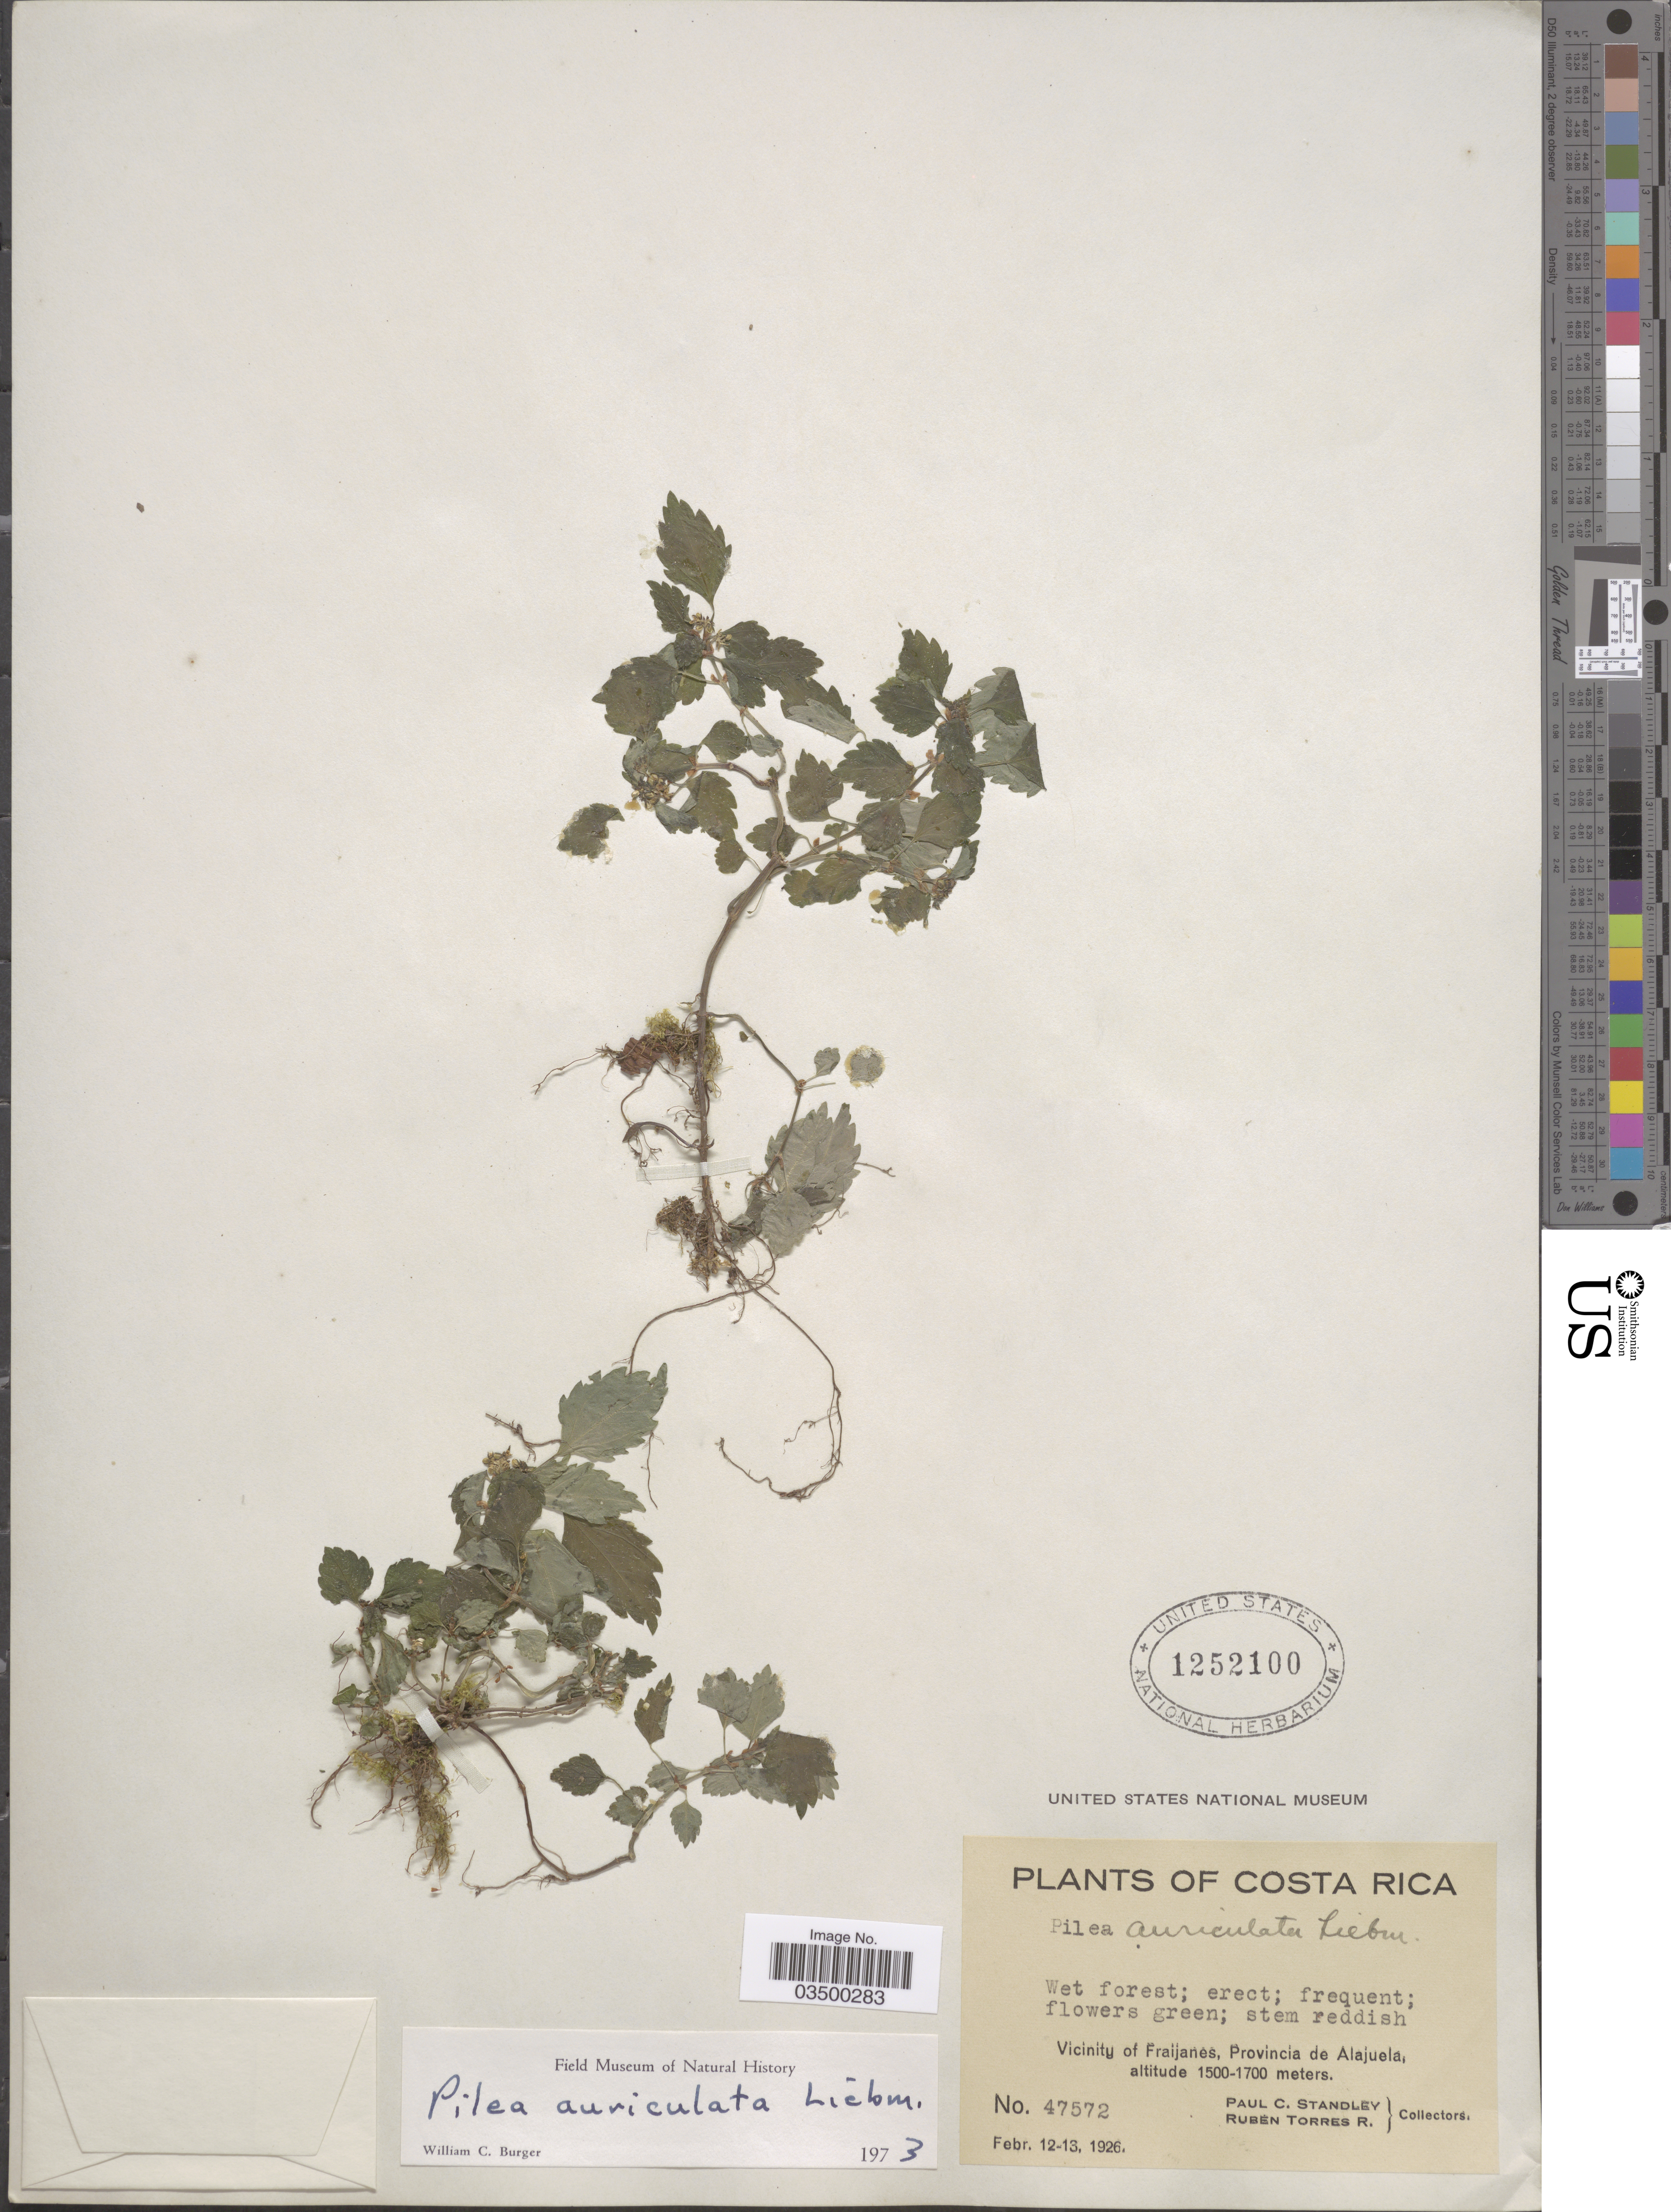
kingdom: Plantae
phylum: Tracheophyta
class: Magnoliopsida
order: Rosales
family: Urticaceae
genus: Pilea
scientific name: Pilea auriculata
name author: Liebm.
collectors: P. C. Standley & R. Torres Rojas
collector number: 47572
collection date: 1926-02-12/1926-02-13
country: Costa Rica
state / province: Alajuela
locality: Vicinity of Fraijanes.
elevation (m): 1500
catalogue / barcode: US 1252100